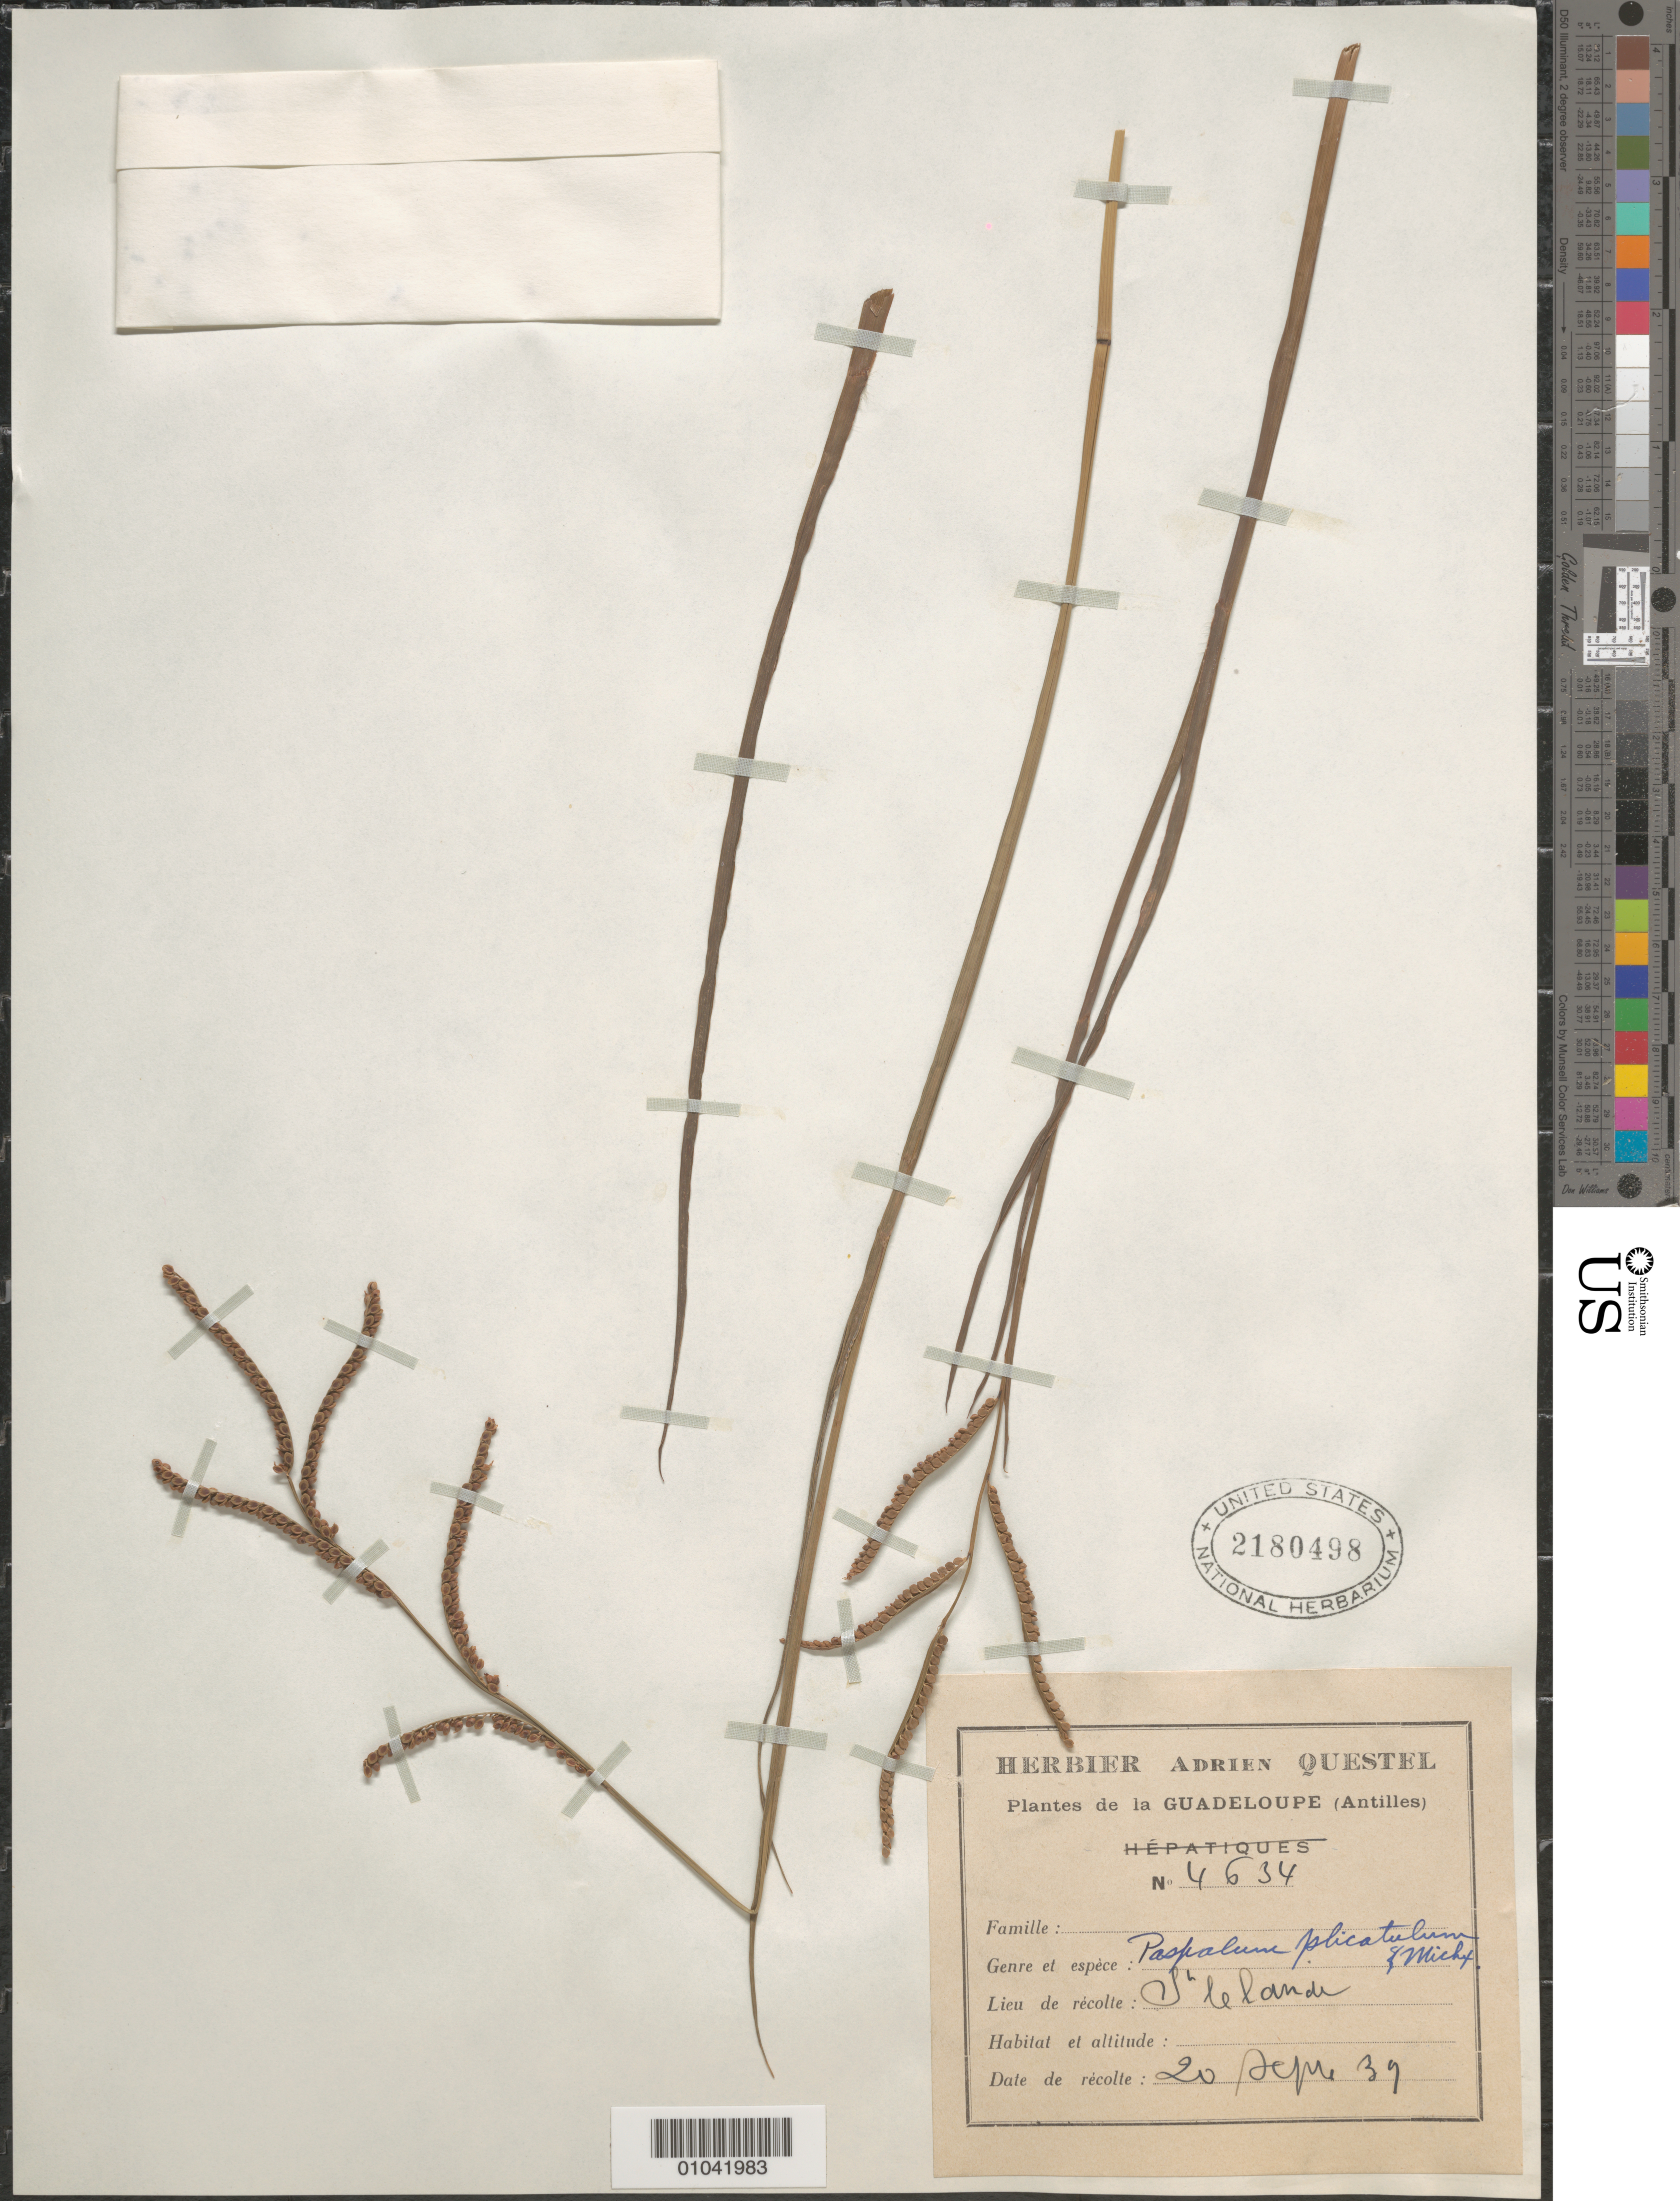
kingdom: Plantae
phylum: Tracheophyta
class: Liliopsida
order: Poales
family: Poaceae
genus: Paspalum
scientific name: Paspalum plicatulum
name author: Michx.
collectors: A. Questel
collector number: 4634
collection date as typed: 20 Sep 1939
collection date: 1939-09-20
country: Guadeloupe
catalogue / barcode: US 2180498